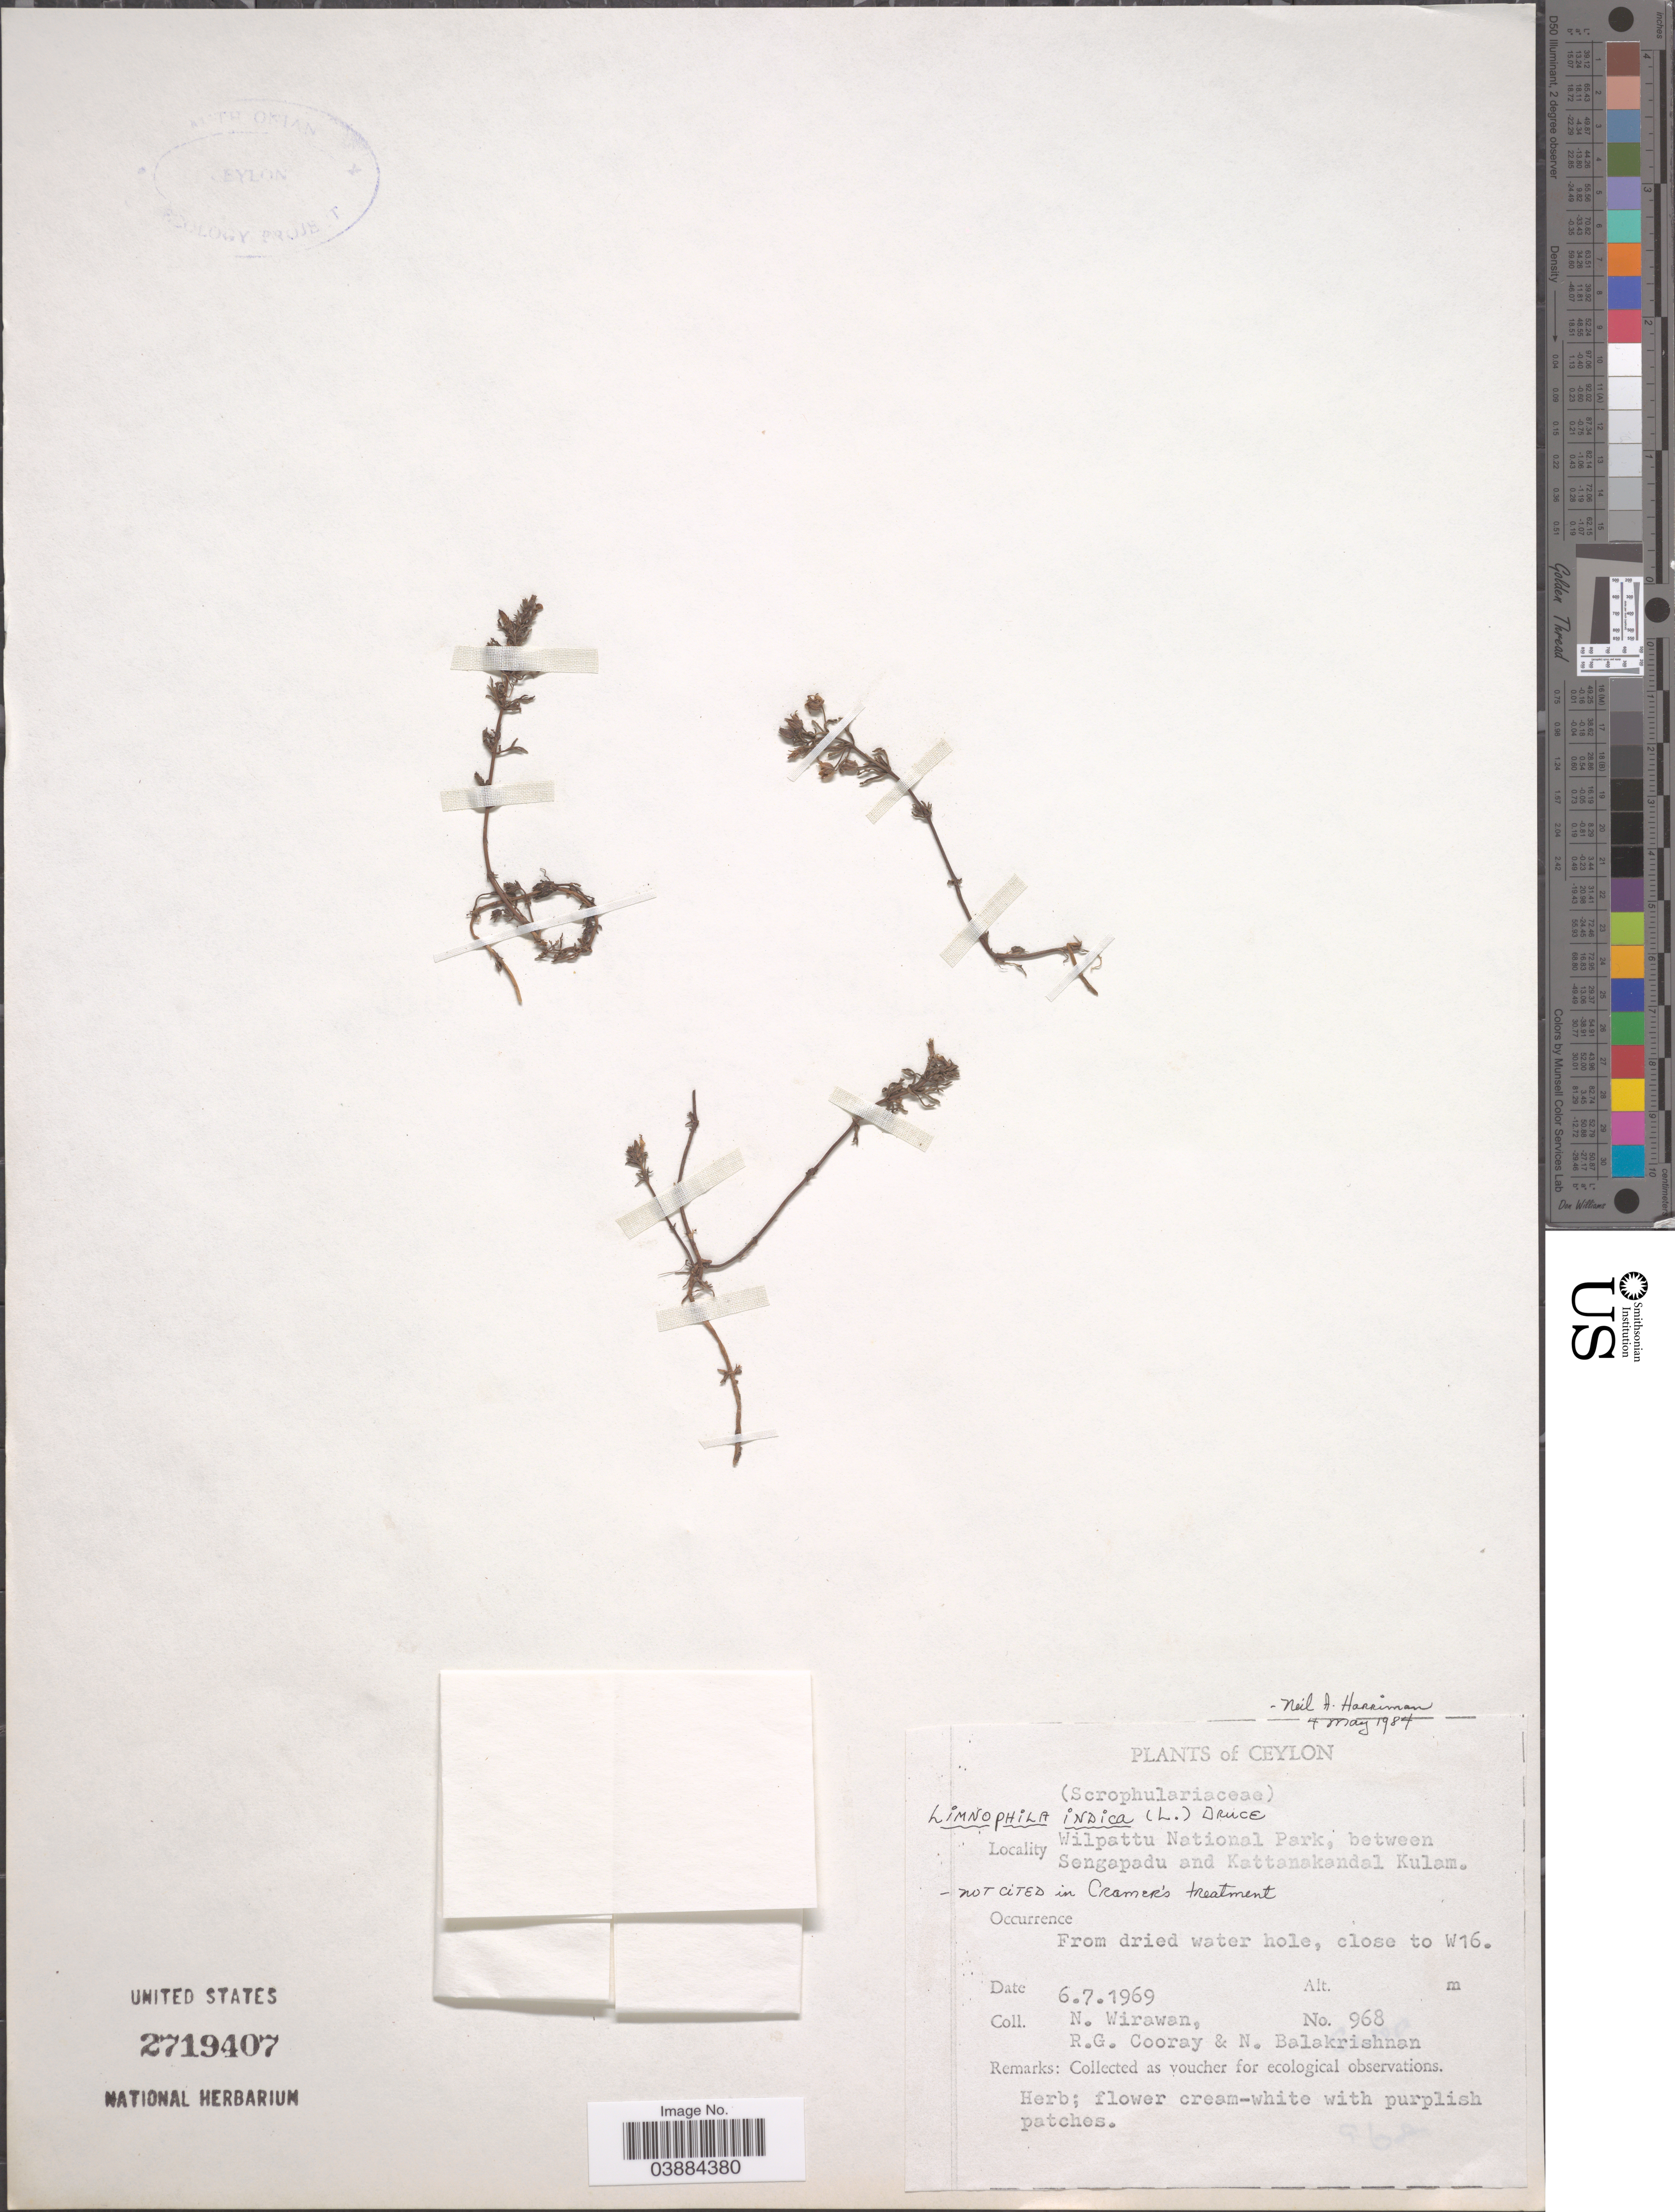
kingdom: Plantae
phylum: Tracheophyta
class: Magnoliopsida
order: Lamiales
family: Plantaginaceae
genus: Limnophila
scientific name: Limnophila indica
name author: (L.) Druce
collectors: N. Wirawan, R. Cooray & N. Balakrishnan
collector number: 968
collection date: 1969-07-06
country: Sri Lanka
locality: Ceylon. Wilpattu National Park, between Sengapadu and Kattanakandel Kulam. From dried water hole, close to W16.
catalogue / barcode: US 2719407